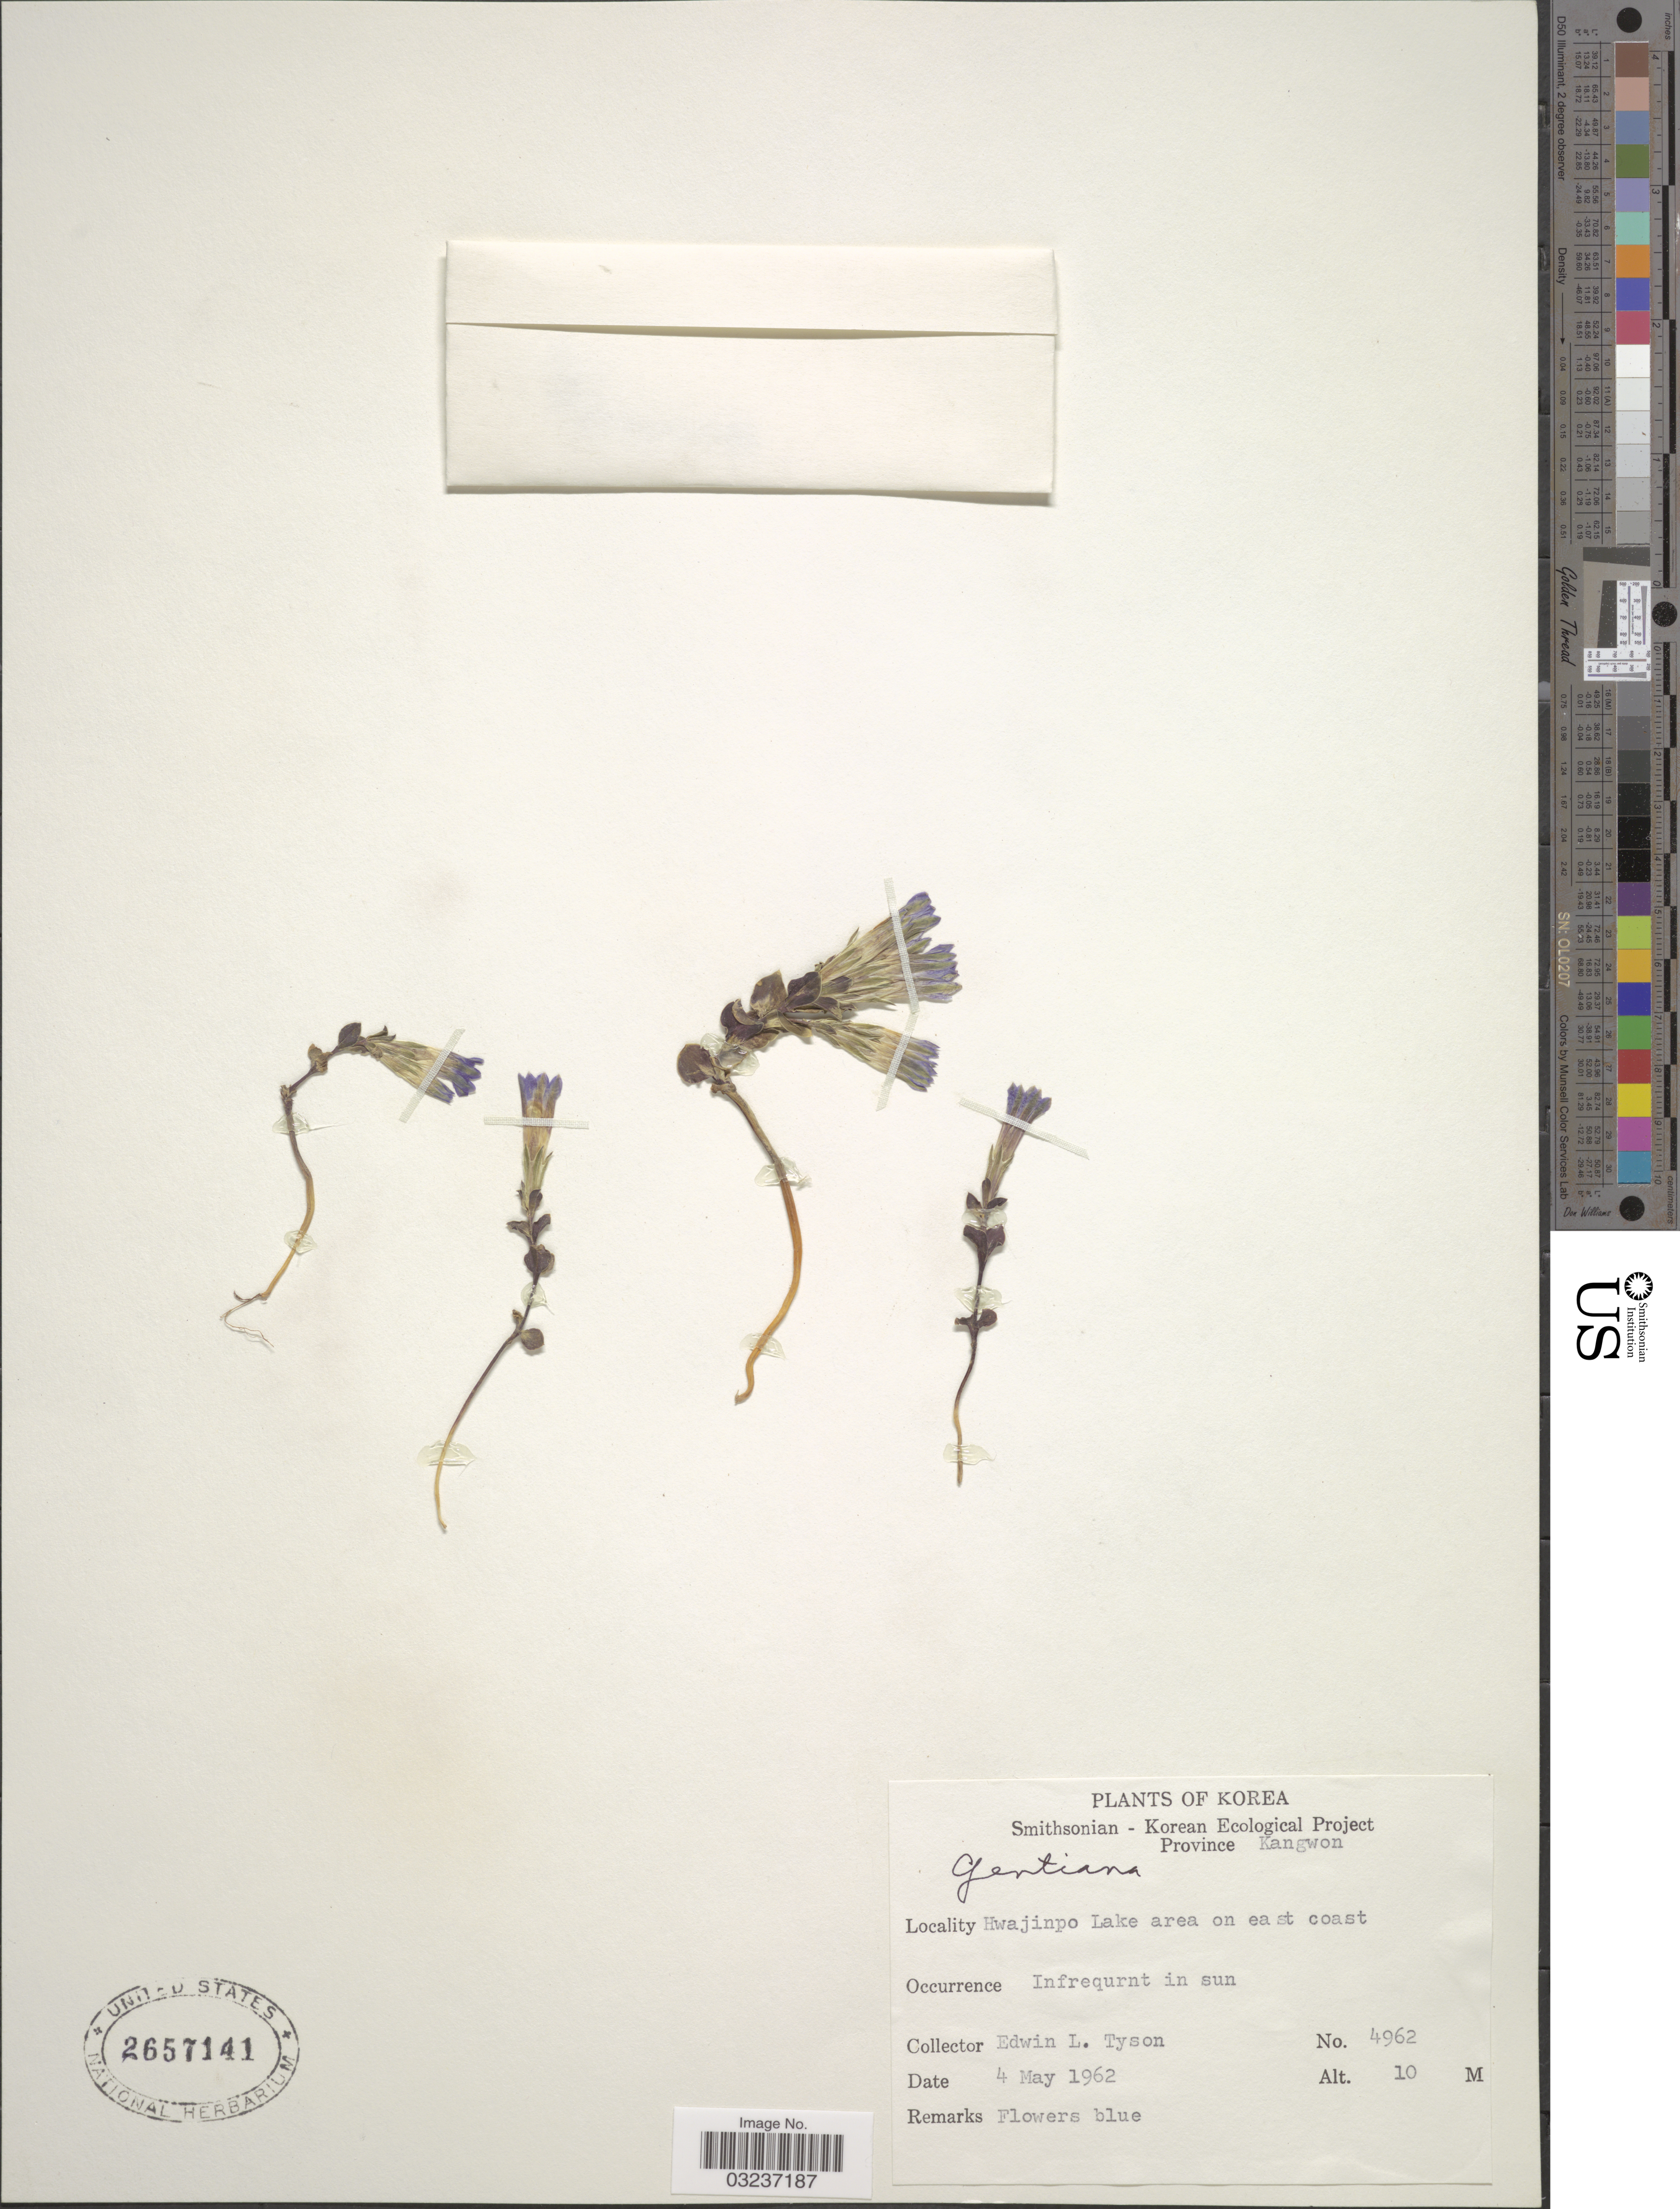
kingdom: Plantae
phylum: Tracheophyta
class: Magnoliopsida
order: Gentianales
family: Gentianaceae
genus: Gentiana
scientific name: Gentiana sp.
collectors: E. L. Tyson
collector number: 4962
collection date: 1962-05-04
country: North Korea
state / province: Kangwon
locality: Hwajinpo Lake area on east coast.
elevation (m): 10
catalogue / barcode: US 2657141